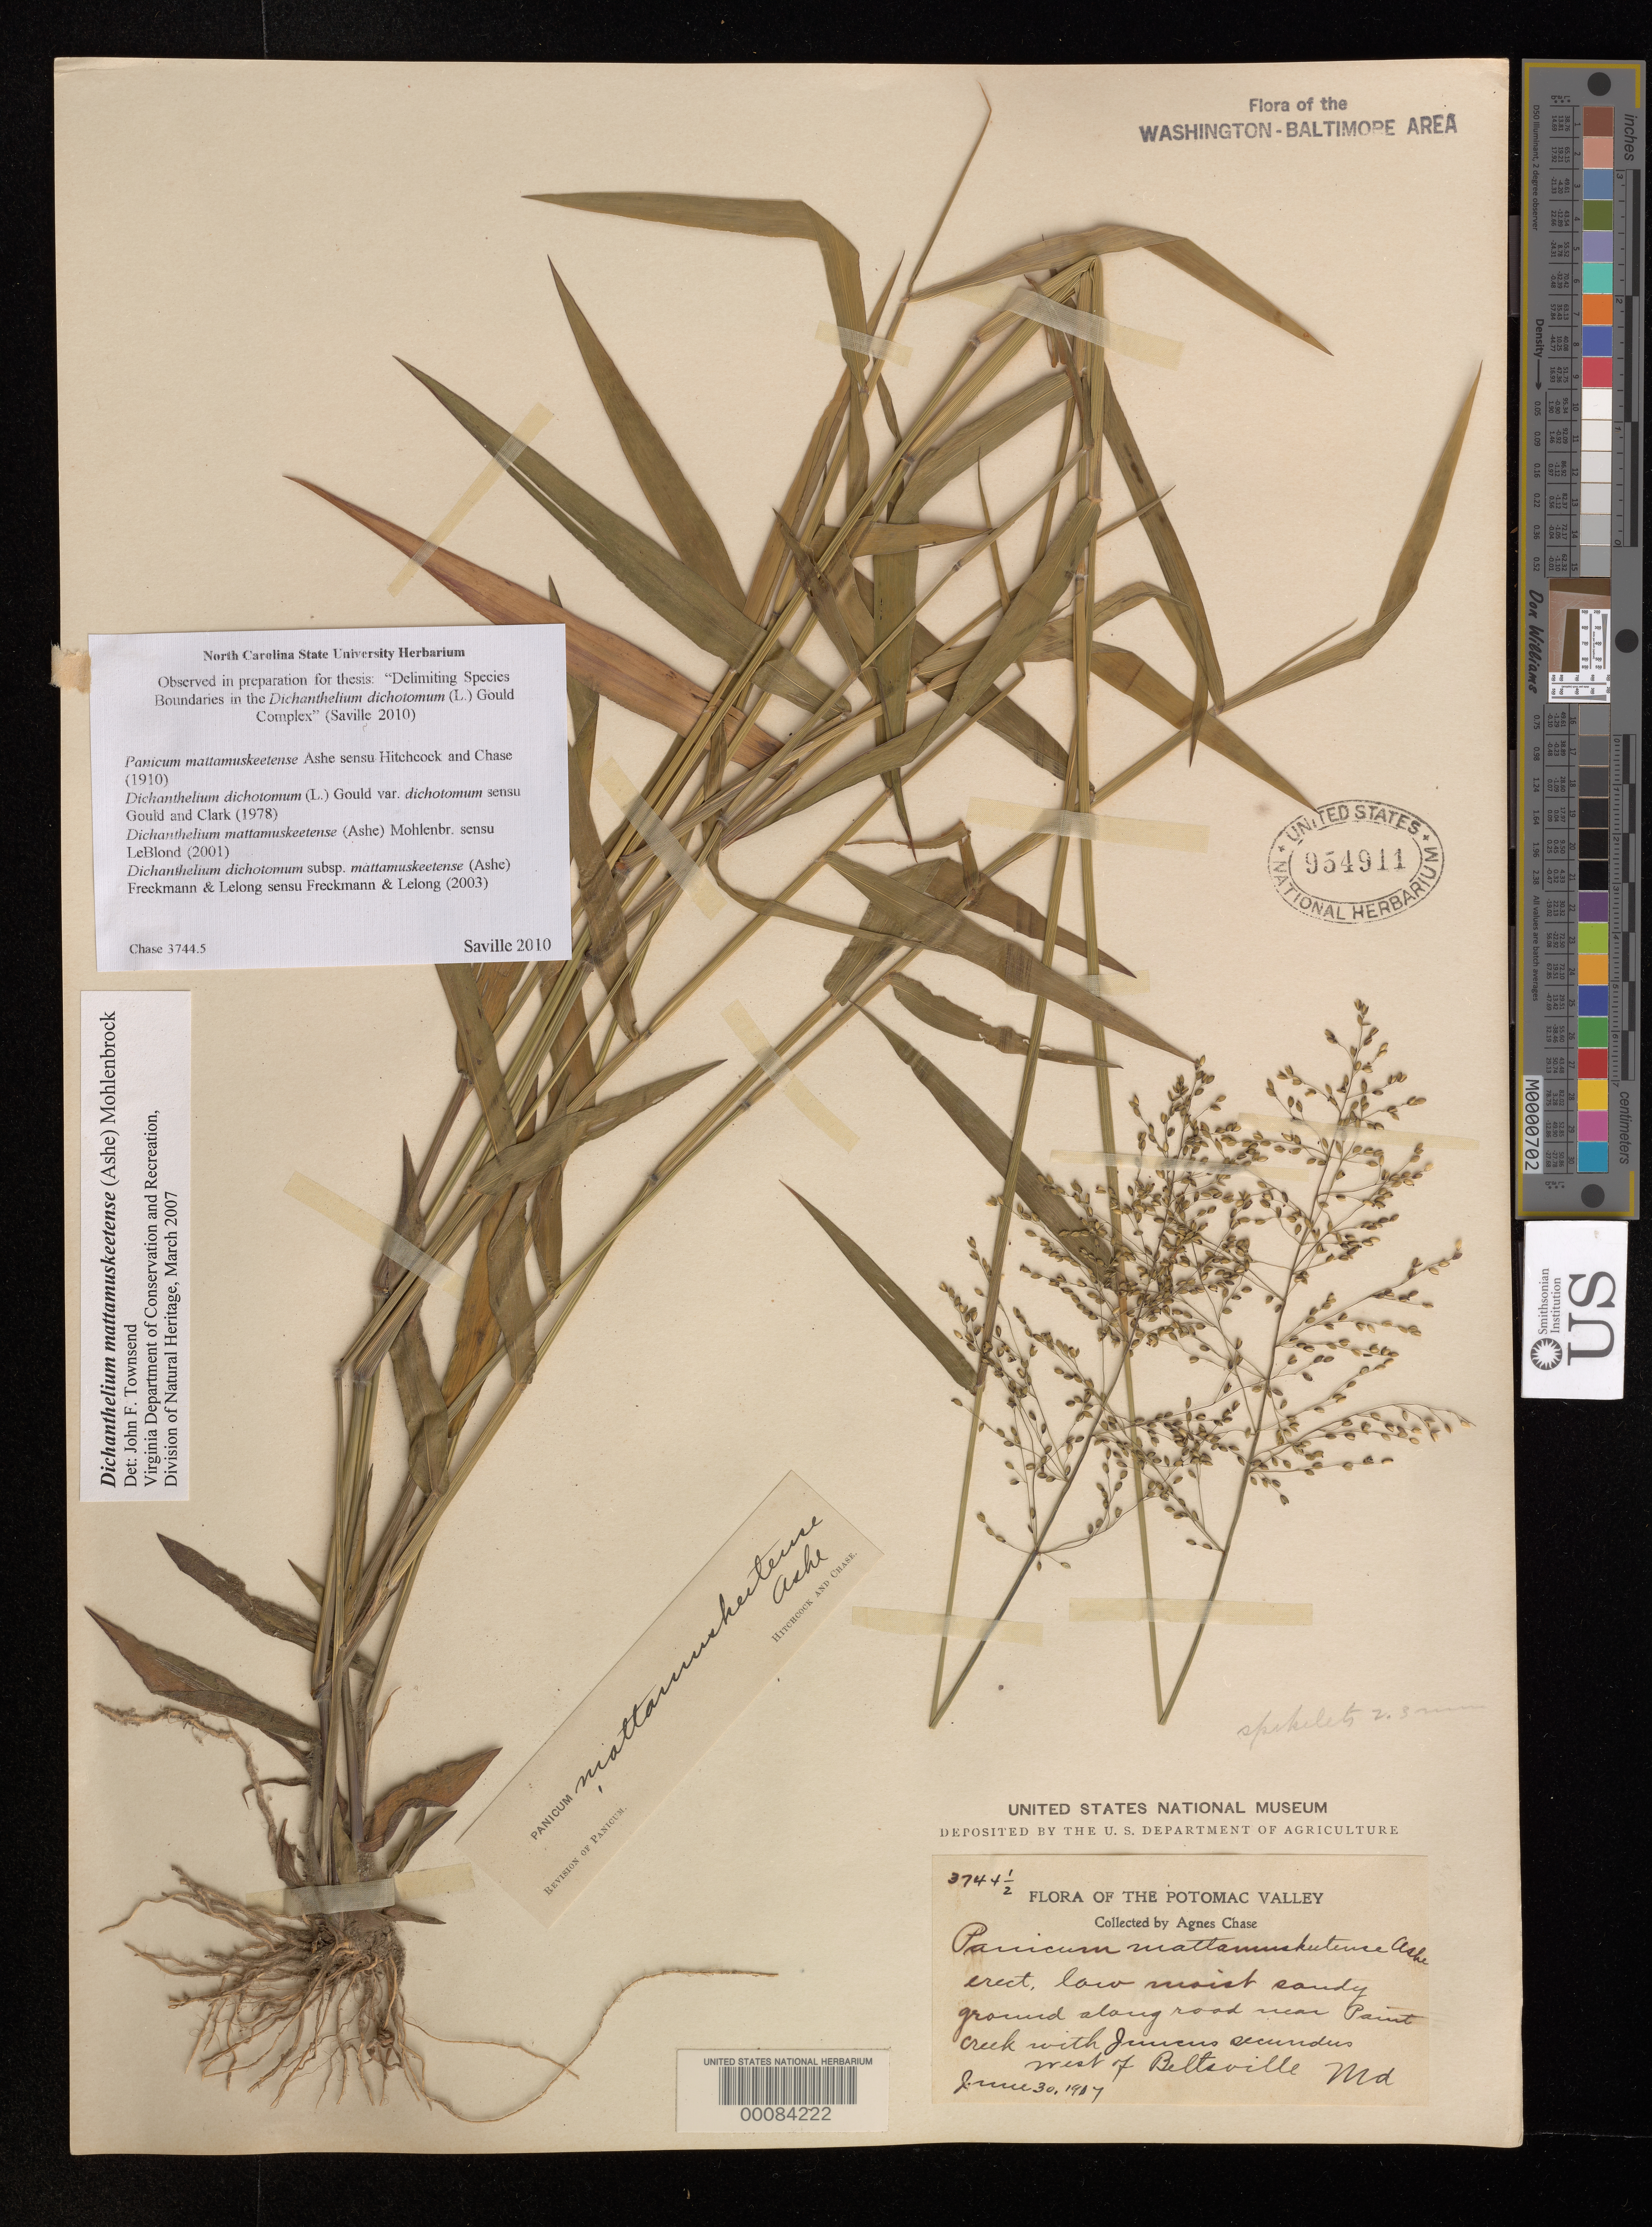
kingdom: Plantae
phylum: Tracheophyta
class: Liliopsida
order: Poales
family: Poaceae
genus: Dichanthelium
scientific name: Dichanthelium mattamuskeetense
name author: (Ashe) Mohlenbr.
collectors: A. Chase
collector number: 3744.5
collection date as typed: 30 Jun 1907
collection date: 1907-06-30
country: United States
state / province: Maryland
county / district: Prince George's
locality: W of Beltsville, Paint Creek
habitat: Low sandy moist soil;roadside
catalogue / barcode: US 954911